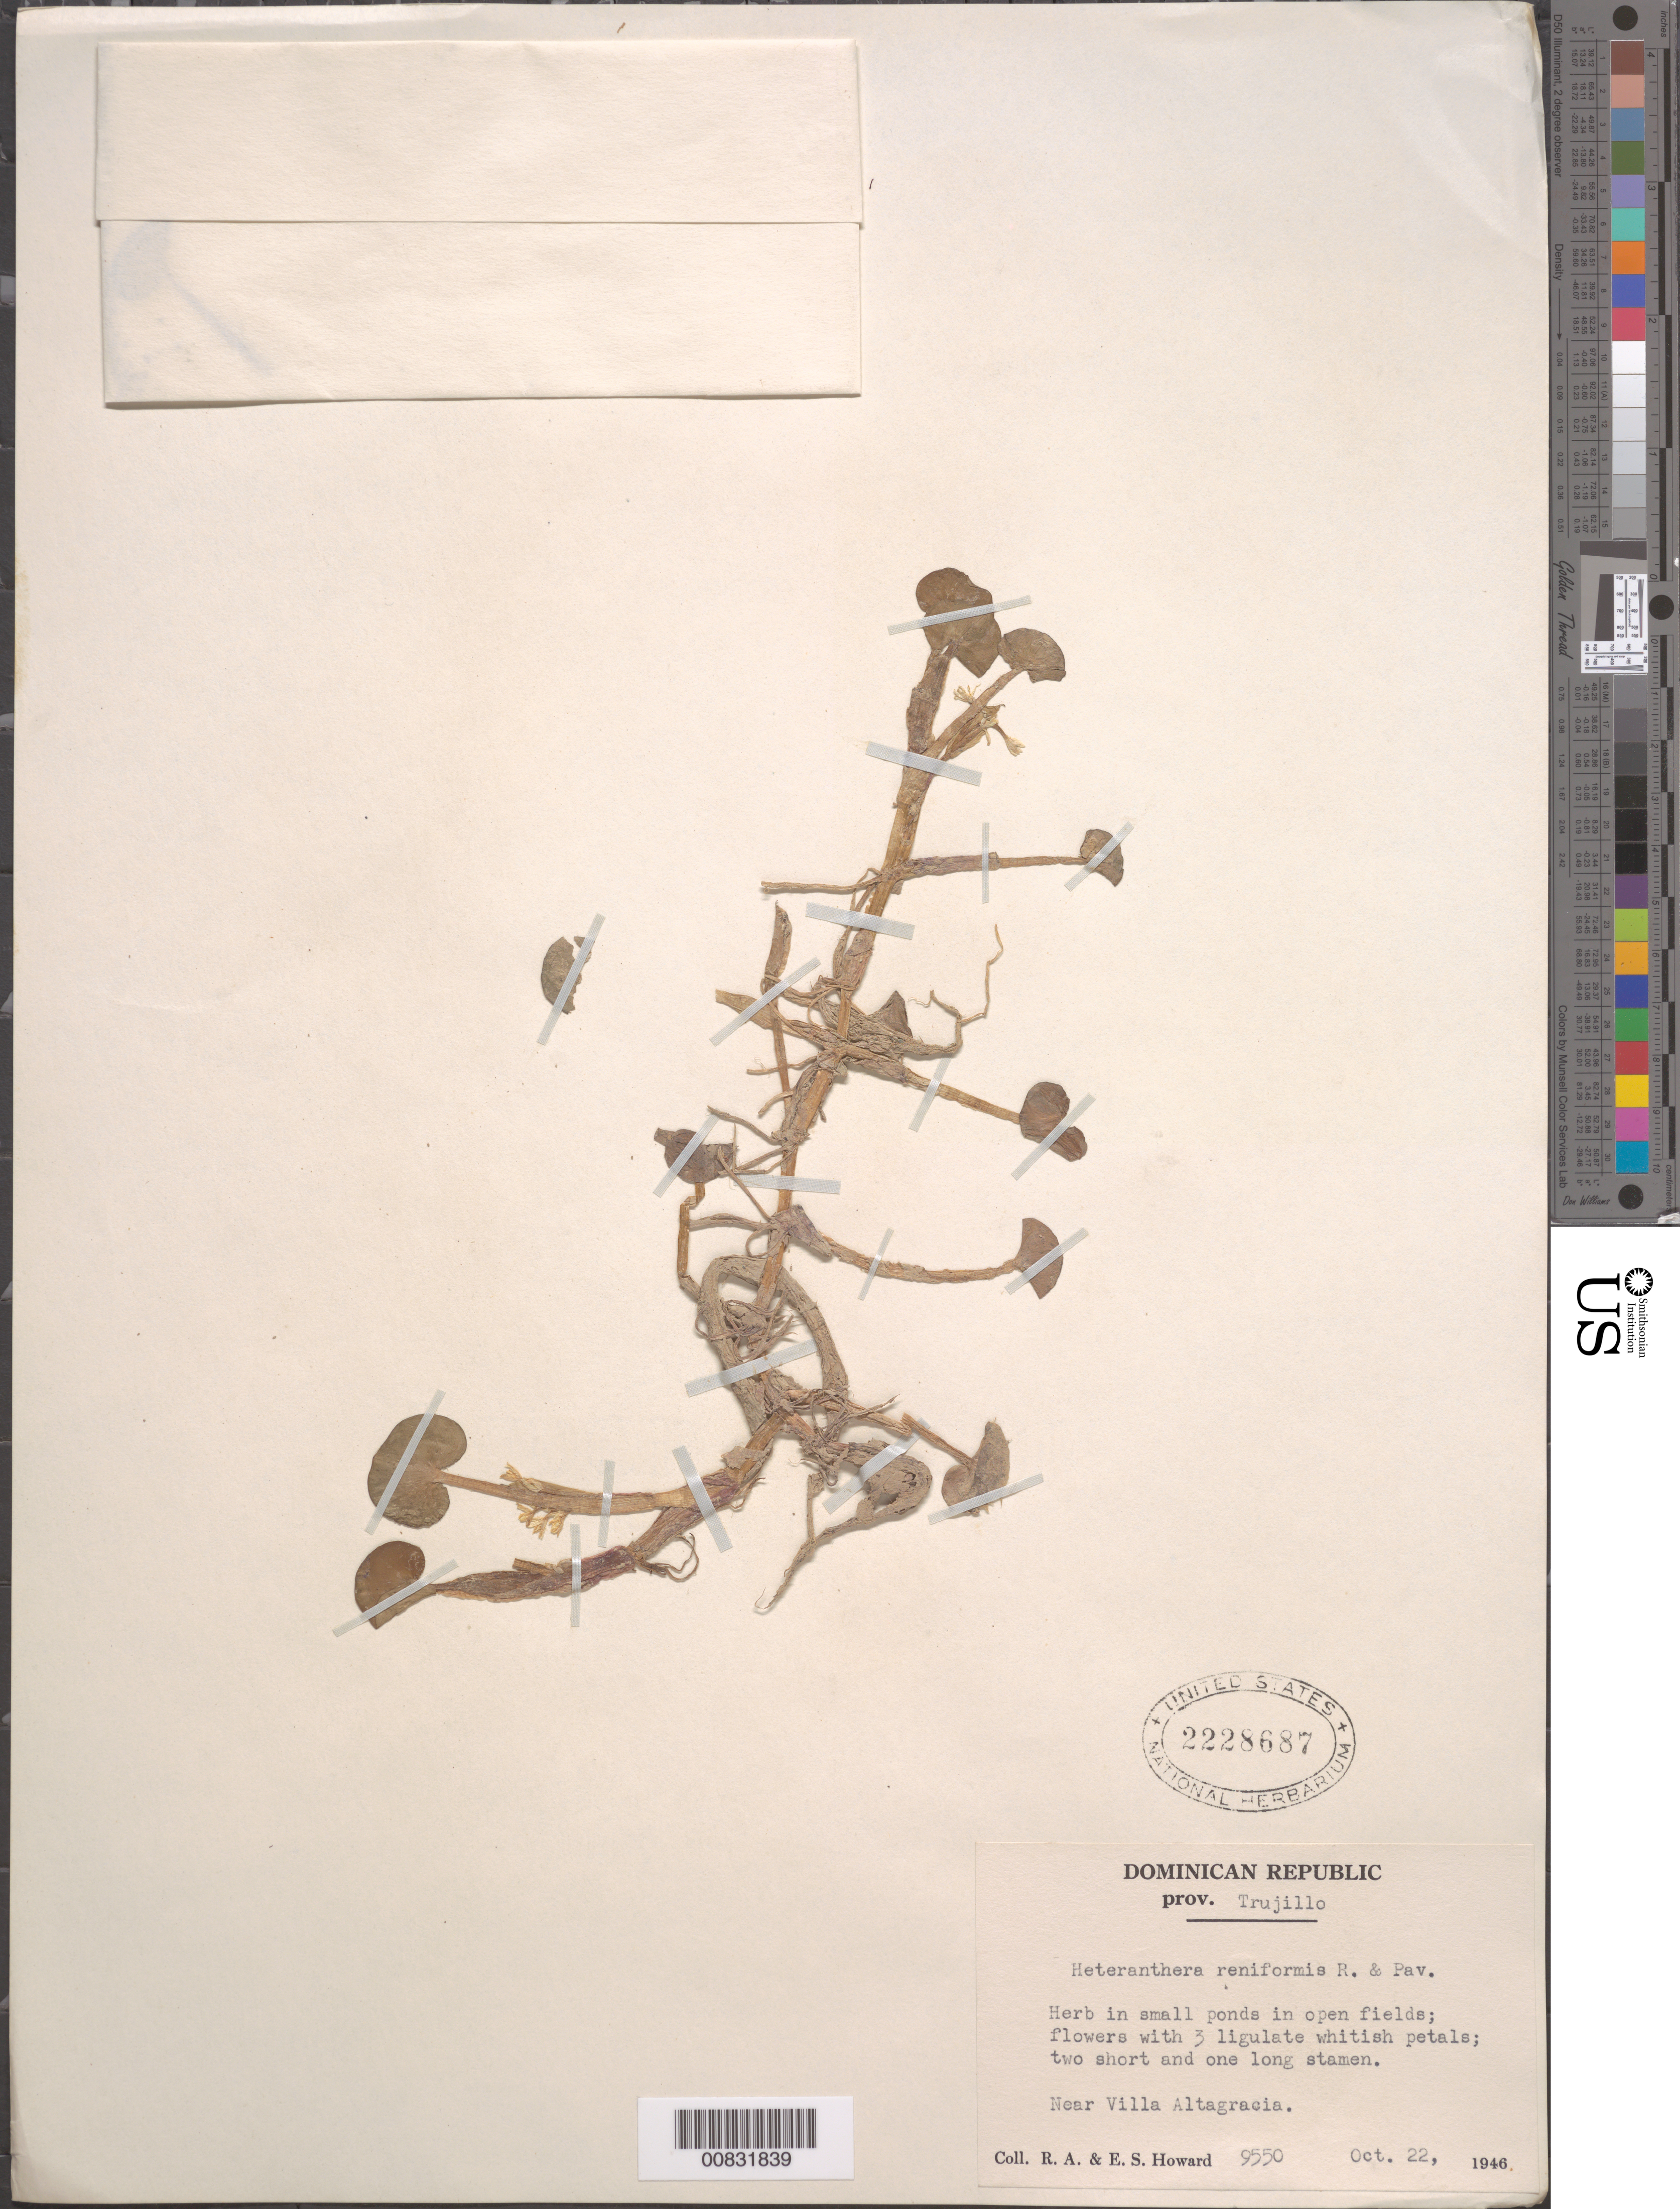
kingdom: Plantae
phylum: Tracheophyta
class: Liliopsida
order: Commelinales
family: Pontederiaceae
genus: Heteranthera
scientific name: Heteranthera reniformis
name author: Ruiz & Pav.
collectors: R. A. Howard & E. S. Howard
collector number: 9550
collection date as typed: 22 Oct 1946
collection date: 1946-10-22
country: Dominican Republic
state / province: San Cristóbal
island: Hispaniola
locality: Near Villa Altagracia.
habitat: Small ponds in open fields.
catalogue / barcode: US 2228687